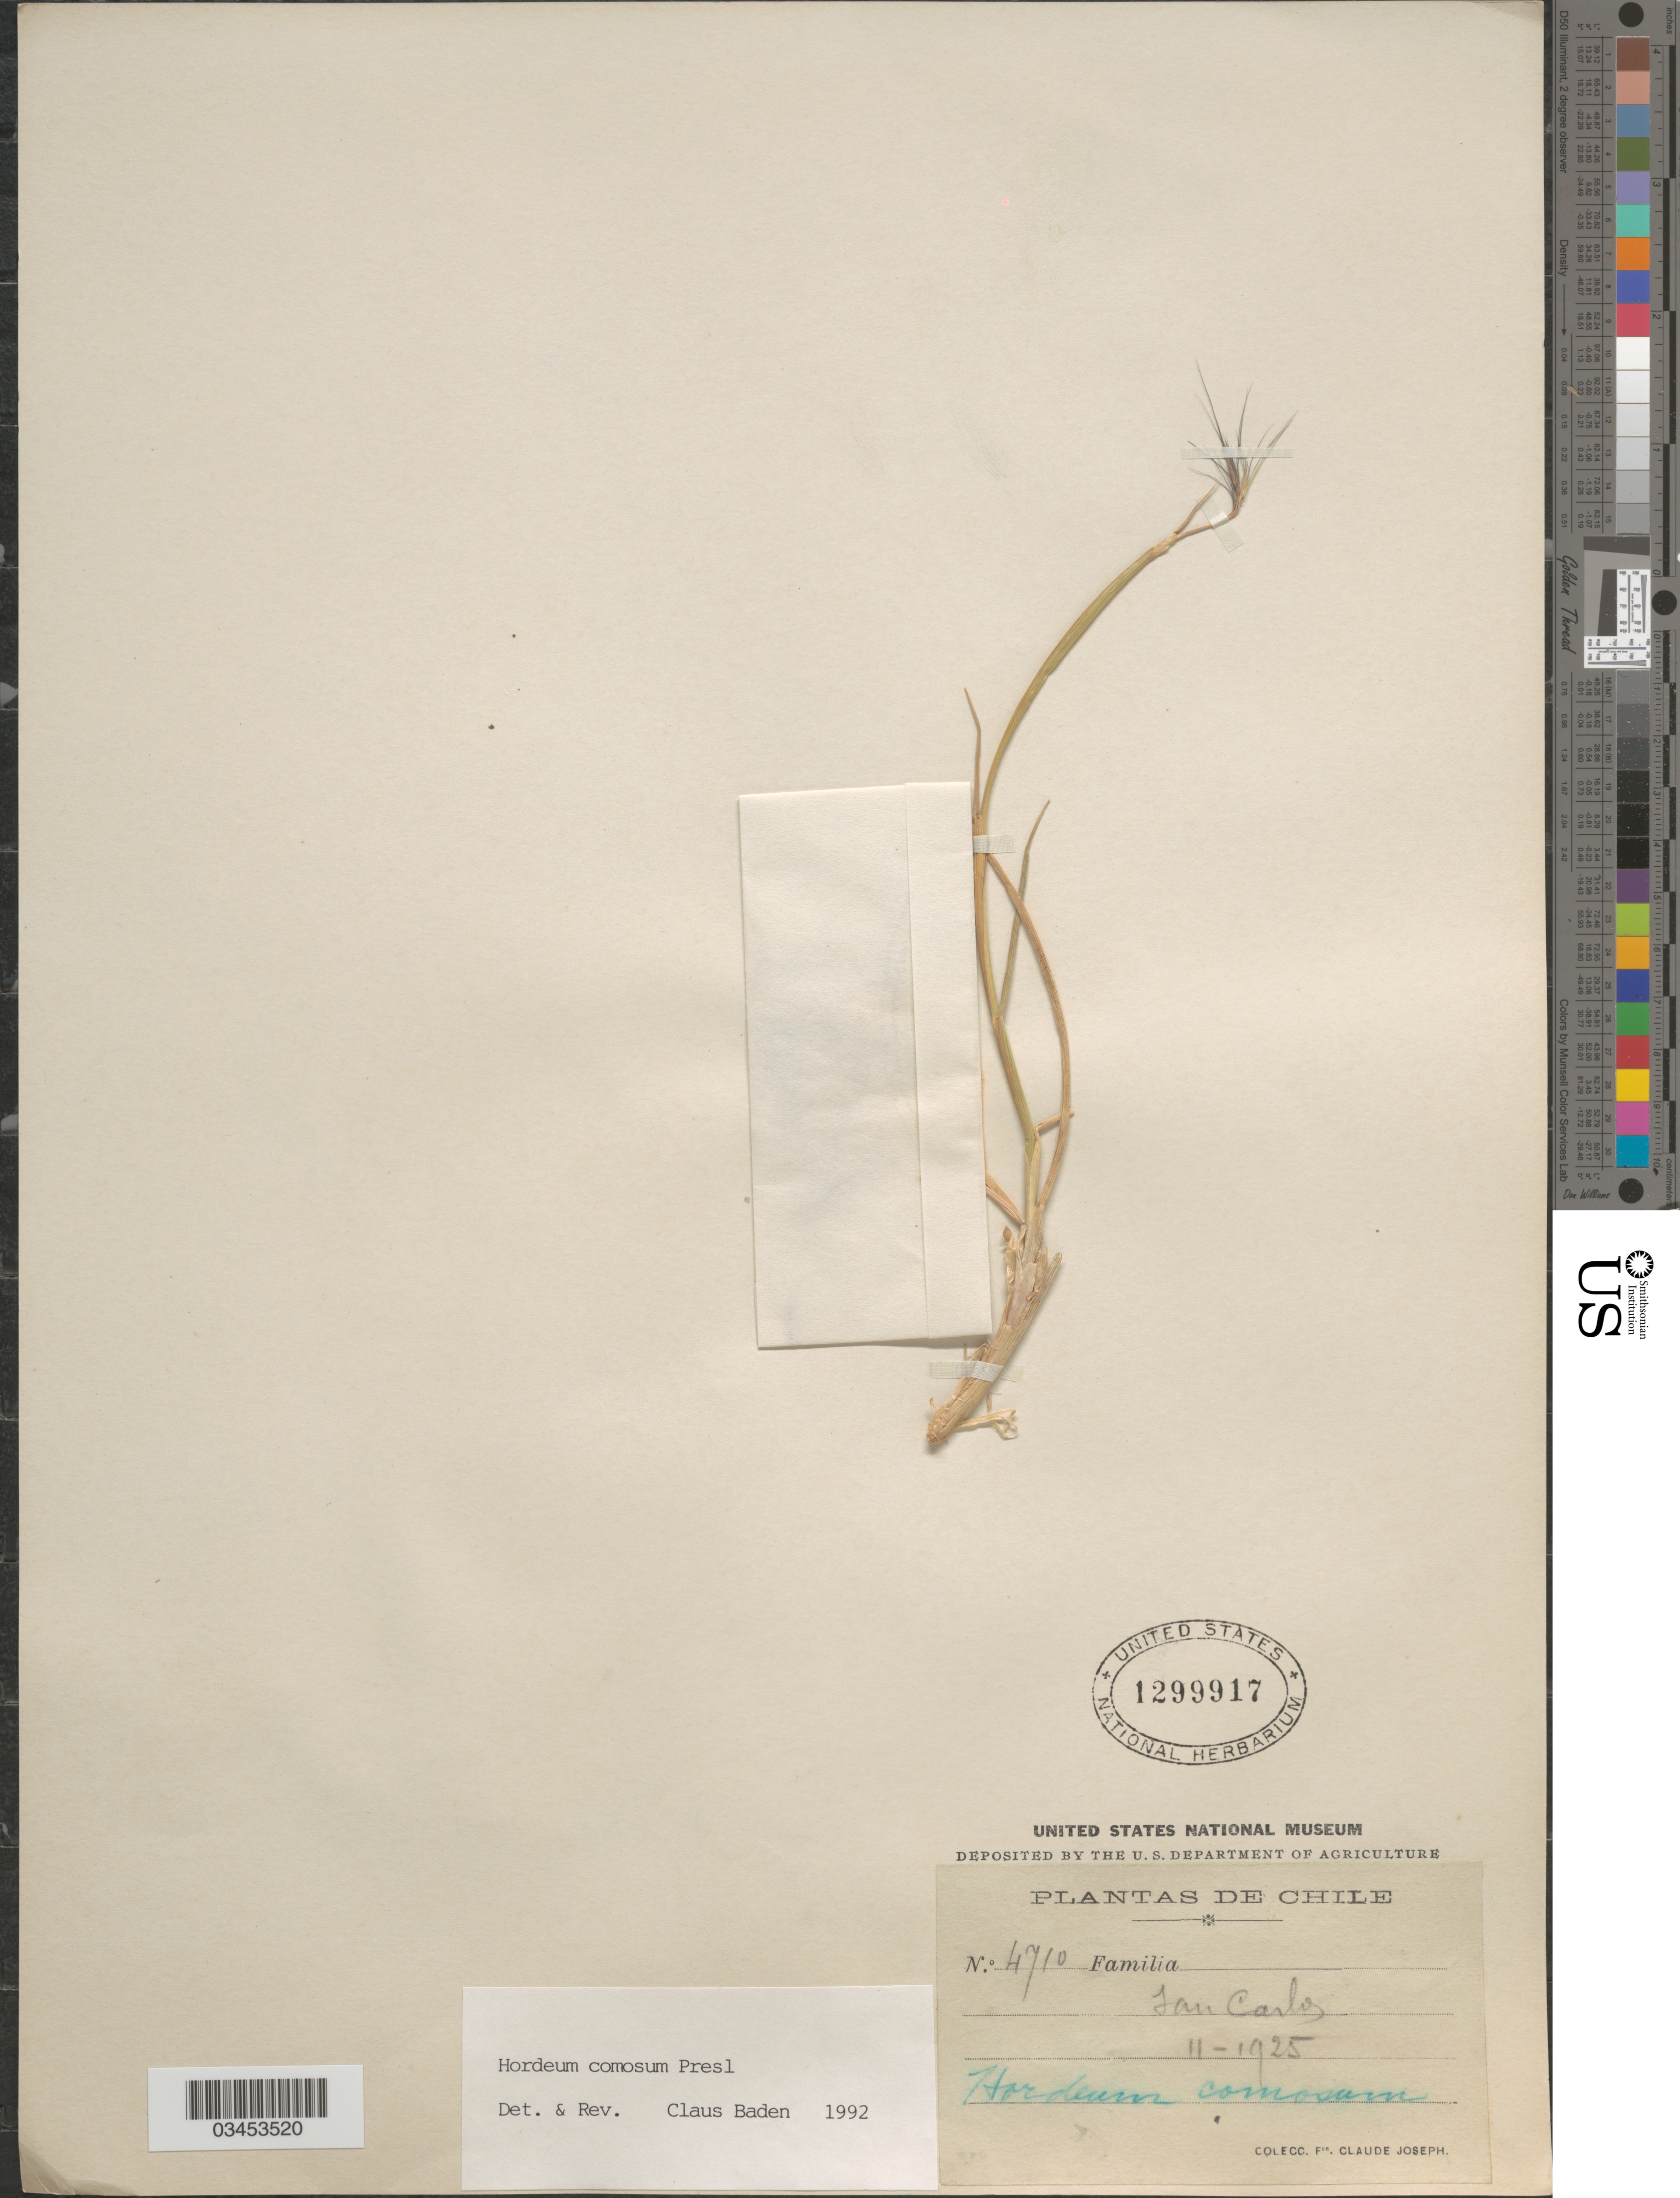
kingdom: Plantae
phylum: Tracheophyta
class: Liliopsida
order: Poales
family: Poaceae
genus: Hordeum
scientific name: Hordeum comosum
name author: J. Presl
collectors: Bro. Claude-Joseph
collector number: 4710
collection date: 1925-02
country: Chile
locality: San Carlos.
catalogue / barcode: US 1299917